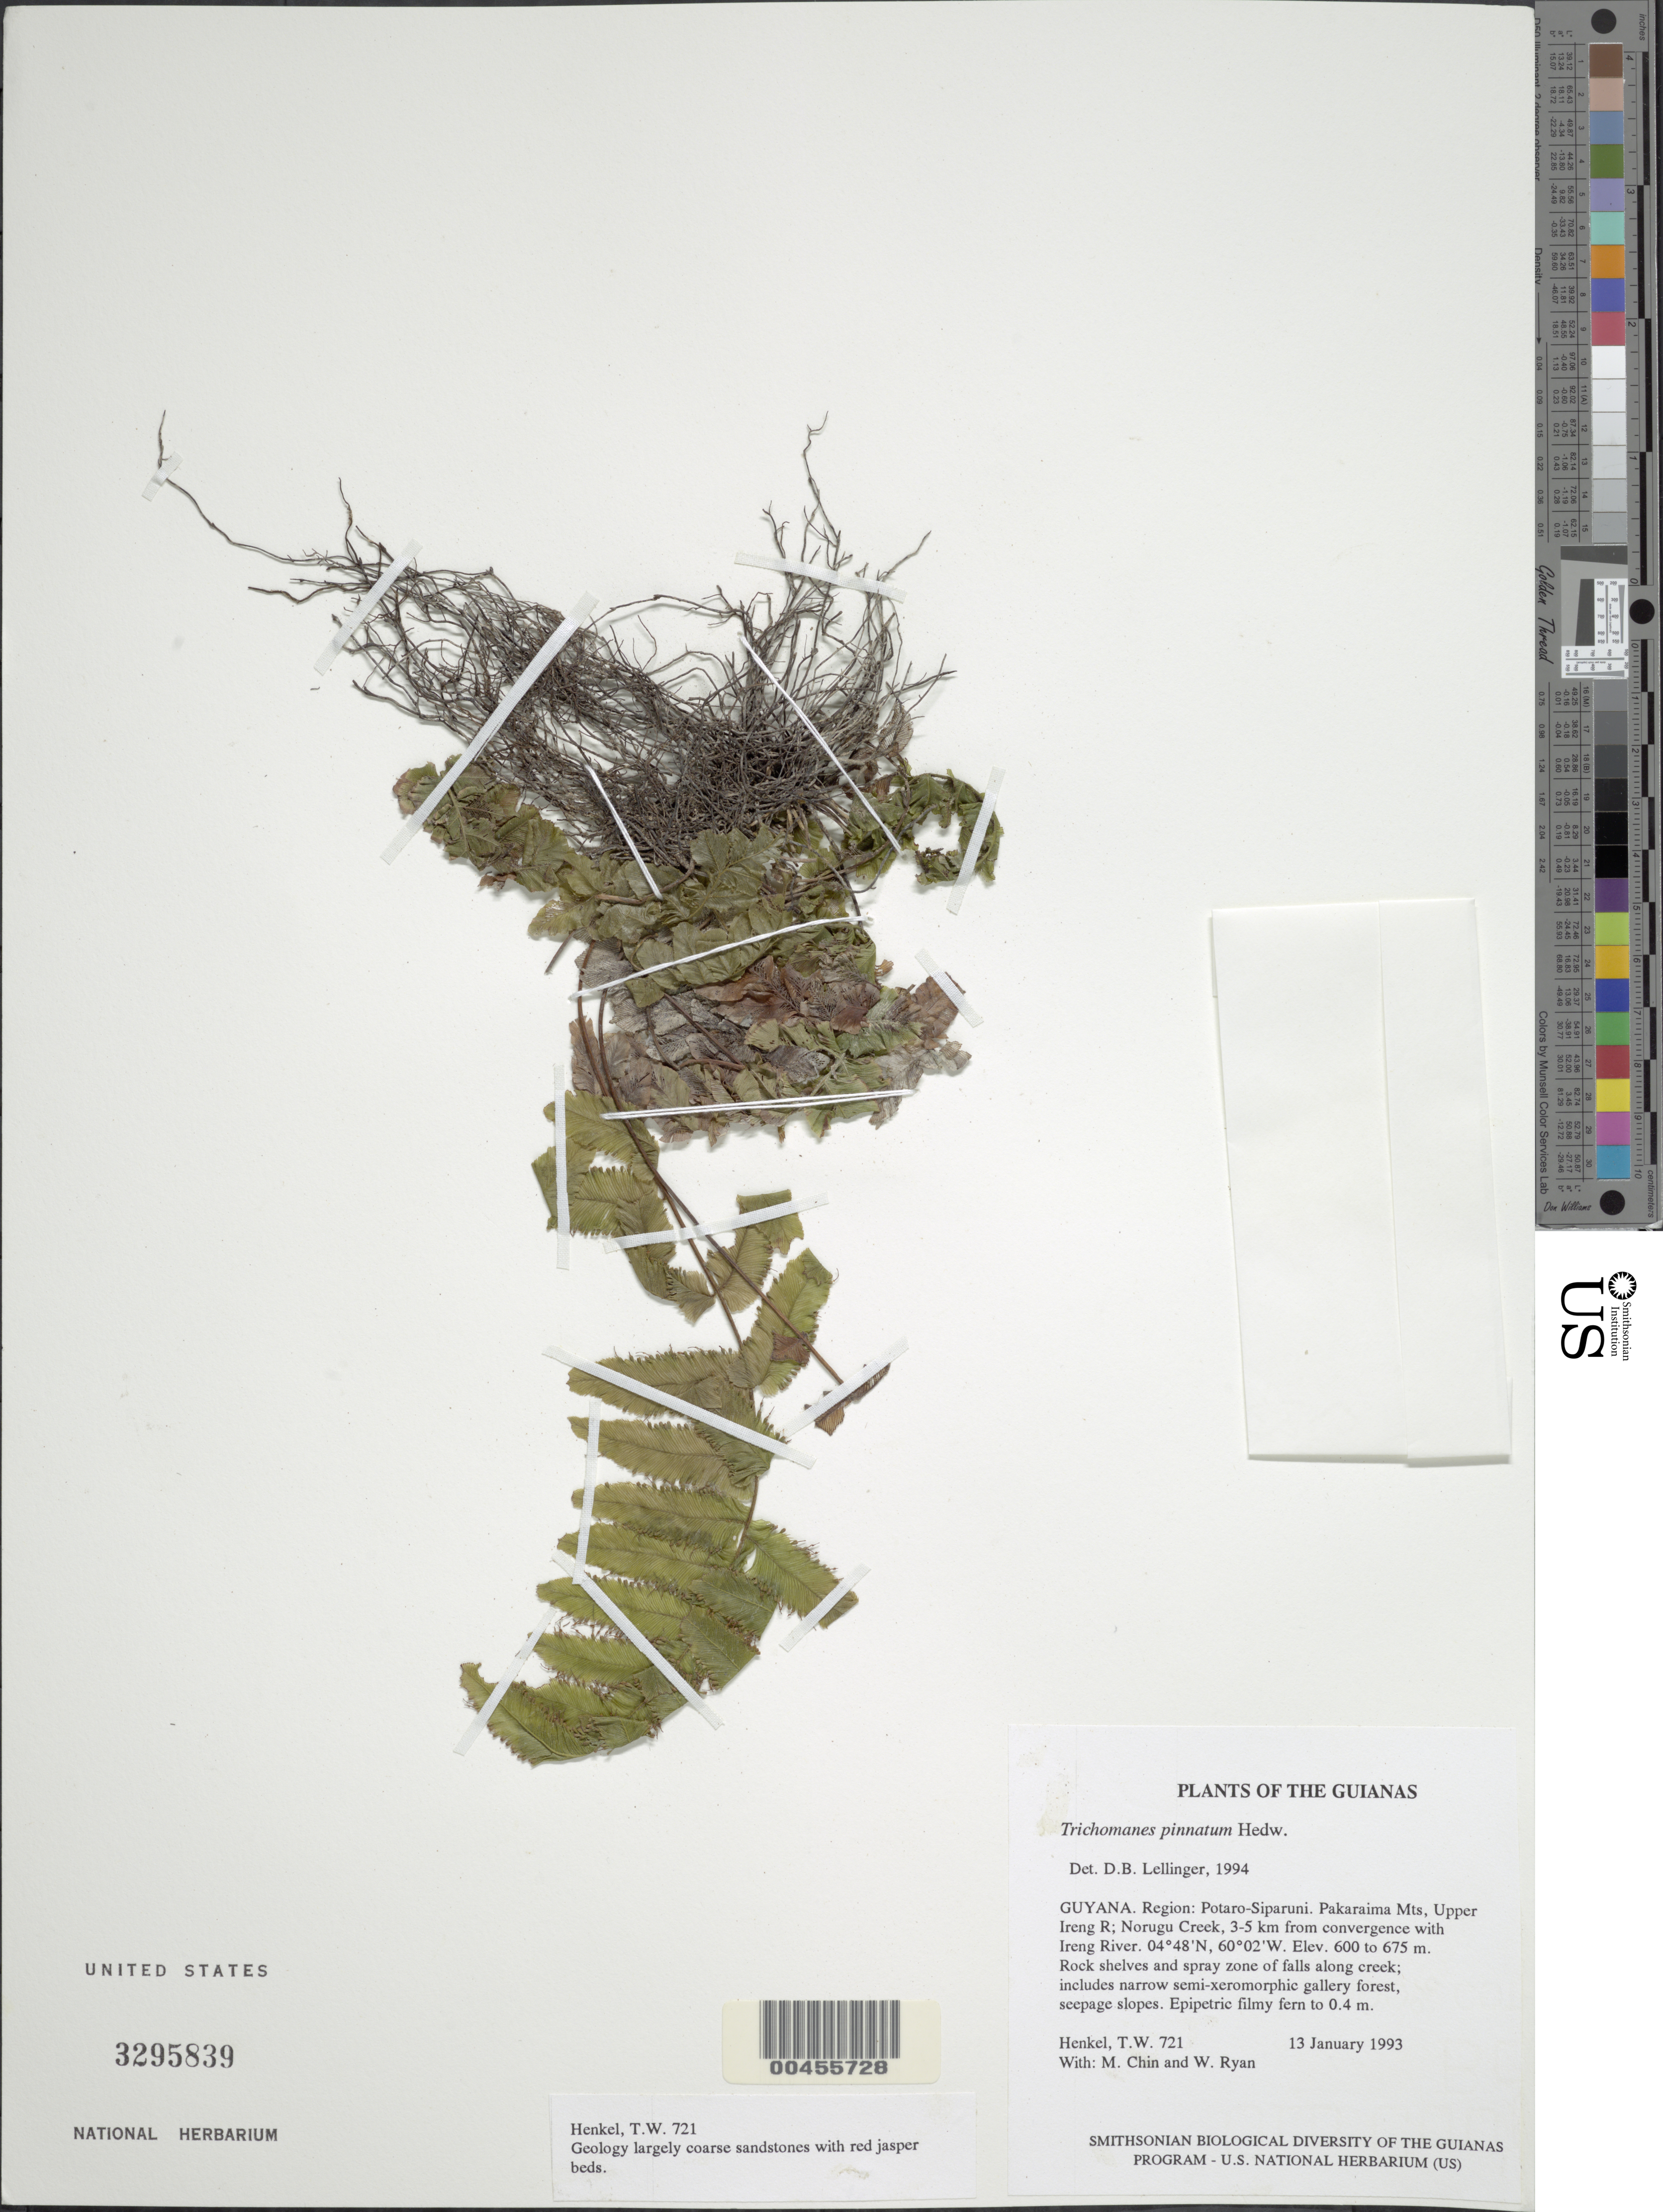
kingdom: Plantae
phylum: Tracheophyta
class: Polypodiopsida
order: Hymenophyllales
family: Hymenophyllaceae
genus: Trichomanes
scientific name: Trichomanes pinnatum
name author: Hedw.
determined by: Lellinger, David B., (BOT), Smithsonian Institution - National Museum of Natural History (UNITED STATES)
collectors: T. Henkel, M. Chin & W. Ryan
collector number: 721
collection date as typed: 13 January 1993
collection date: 1993-01-13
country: Guyana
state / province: Potaro-Siparuni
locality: Pakaraima Mts, Upper Ireng R; Norugu Creek, 3-5 km from convergence with Ireng River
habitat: Rock shelves and spray zone of falls along creek; includes narrow semi-xeromorphic gallery forest, seepage slopes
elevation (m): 600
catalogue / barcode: US 3295839